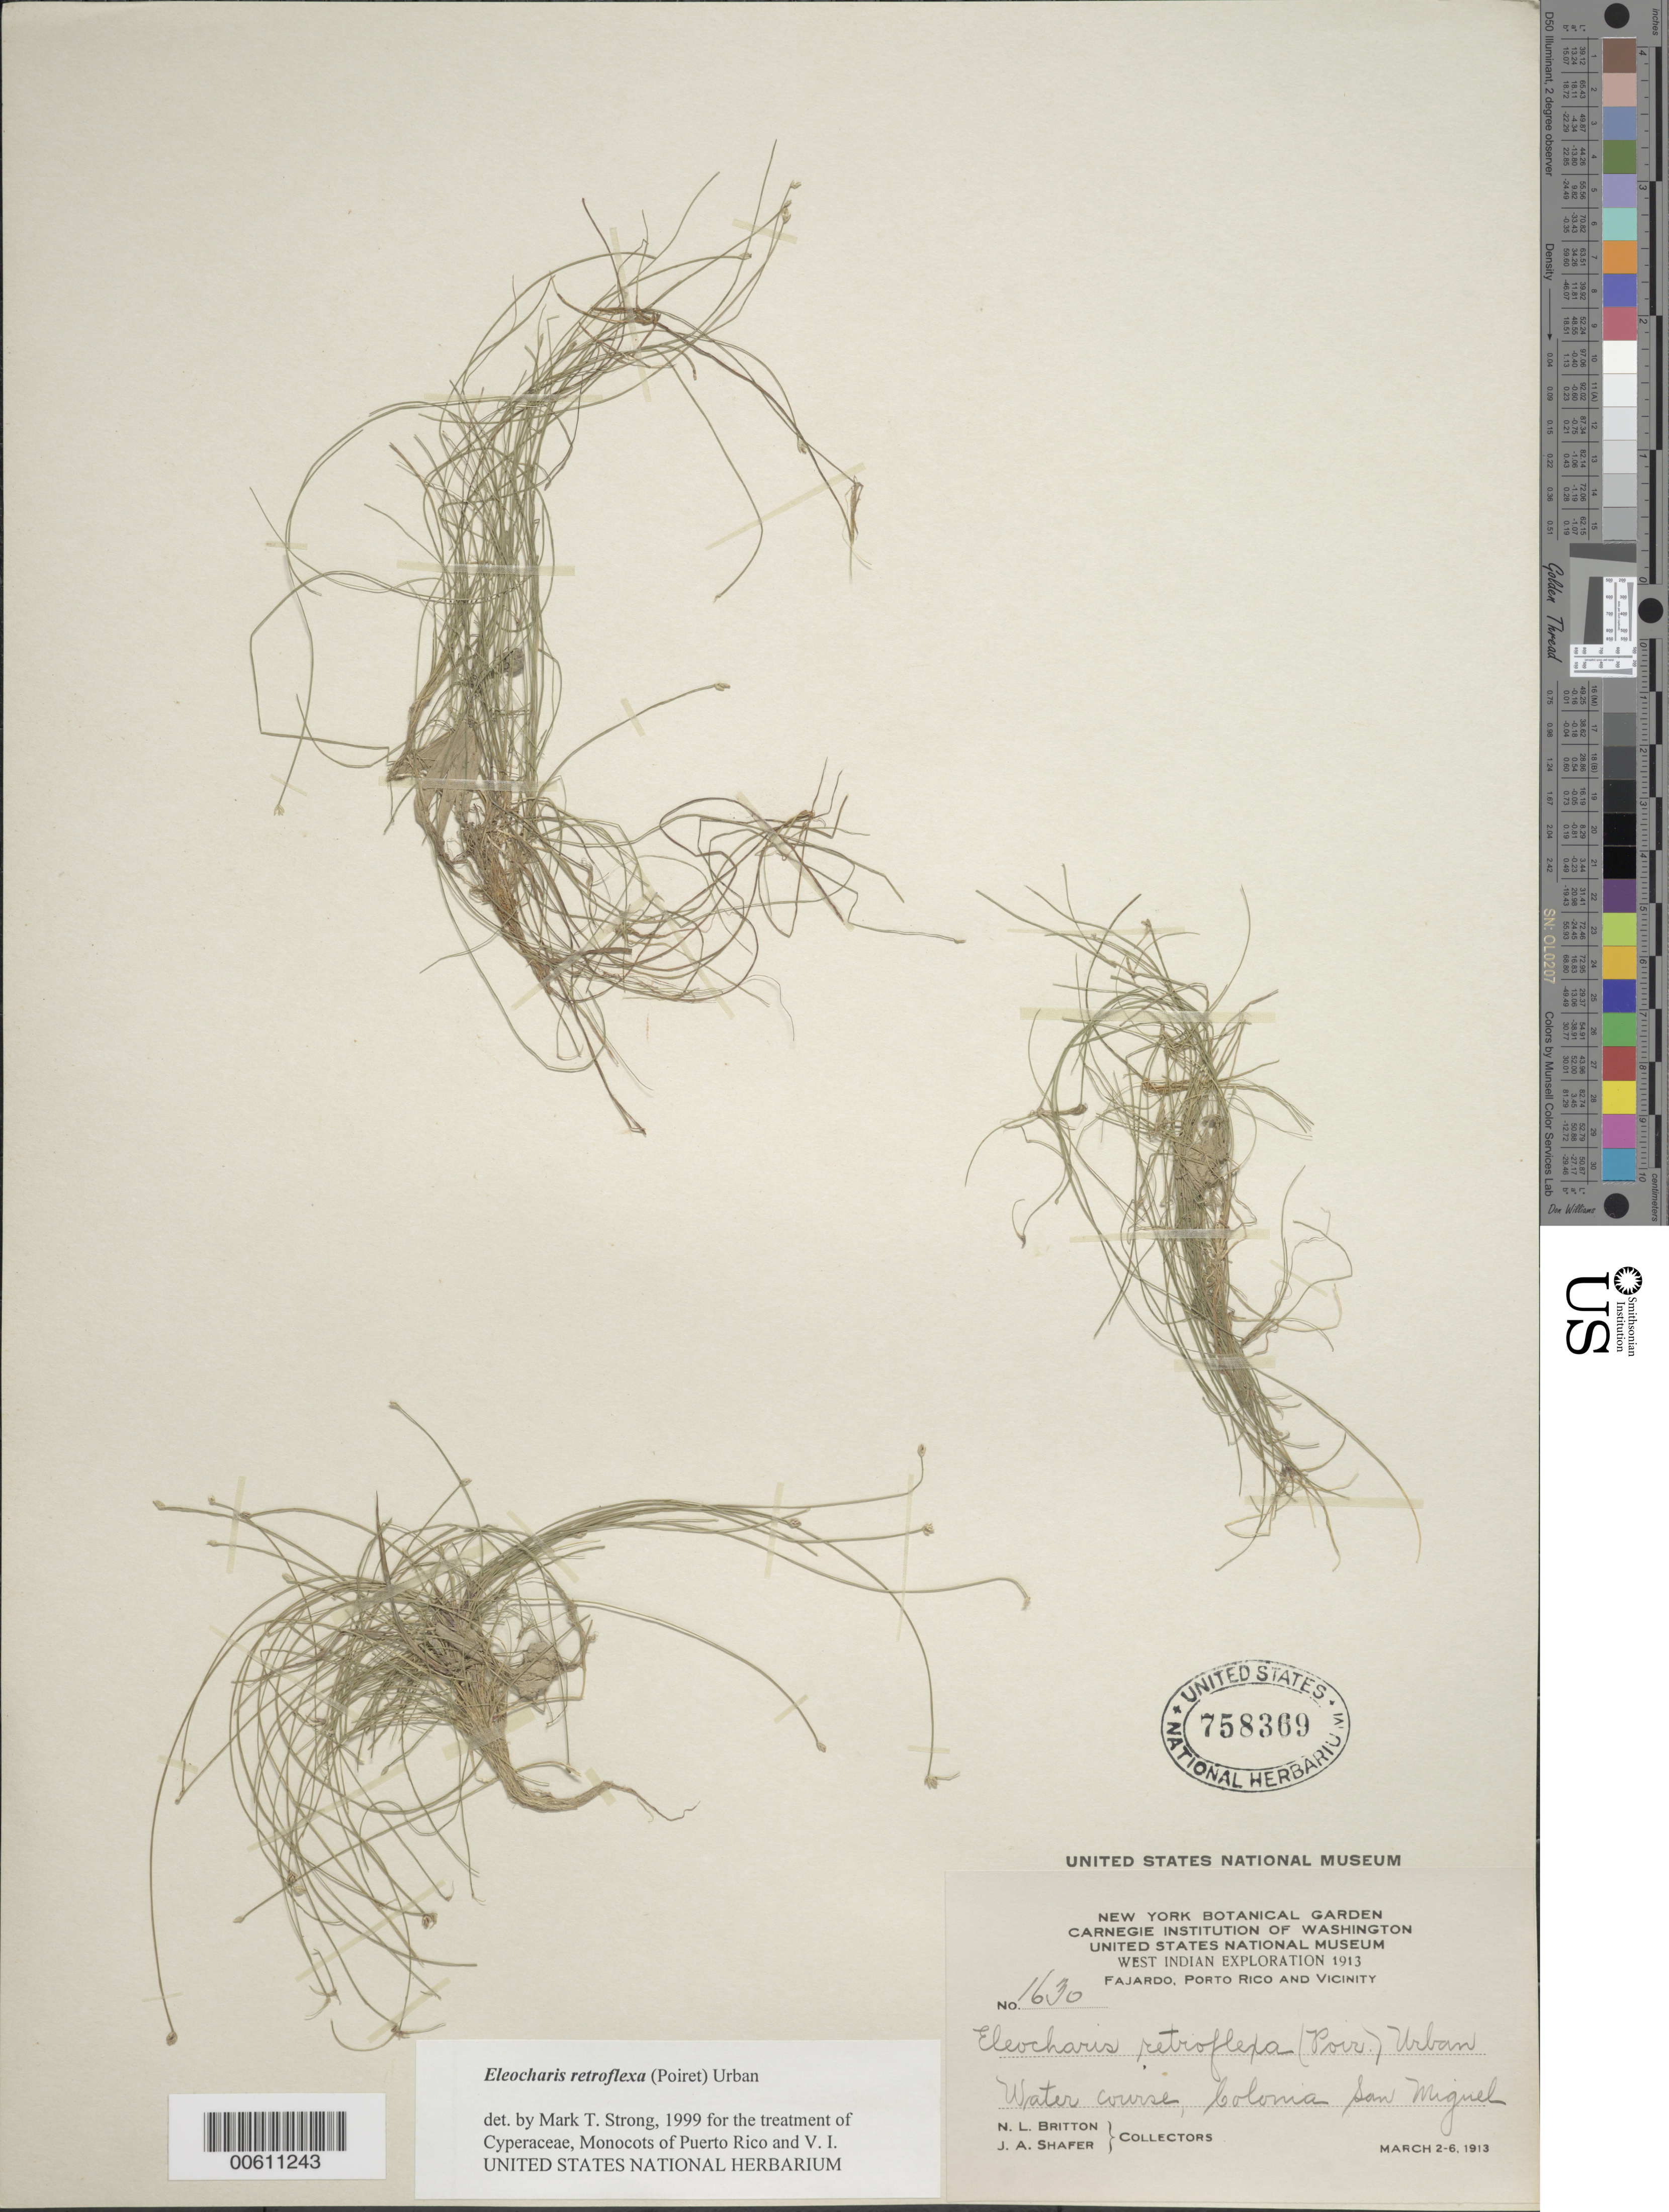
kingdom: Plantae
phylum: Tracheophyta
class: Liliopsida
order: Poales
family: Cyperaceae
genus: Eleocharis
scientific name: Eleocharis retroflexa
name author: (Poir.) Urb.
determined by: Strong, M. T., (US), Smithsonian Institution - National Museum of Natural History (UNITED STATES)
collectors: N. Britton & J. A. Shafer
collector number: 1630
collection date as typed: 02 Mar 1913 to 06 Mar 1913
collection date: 1913-03-02/1913-03-06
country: Puerto Rico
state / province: Fajardo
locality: Fajardo: Coloma San Miguel.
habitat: Water course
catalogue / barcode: US 758369